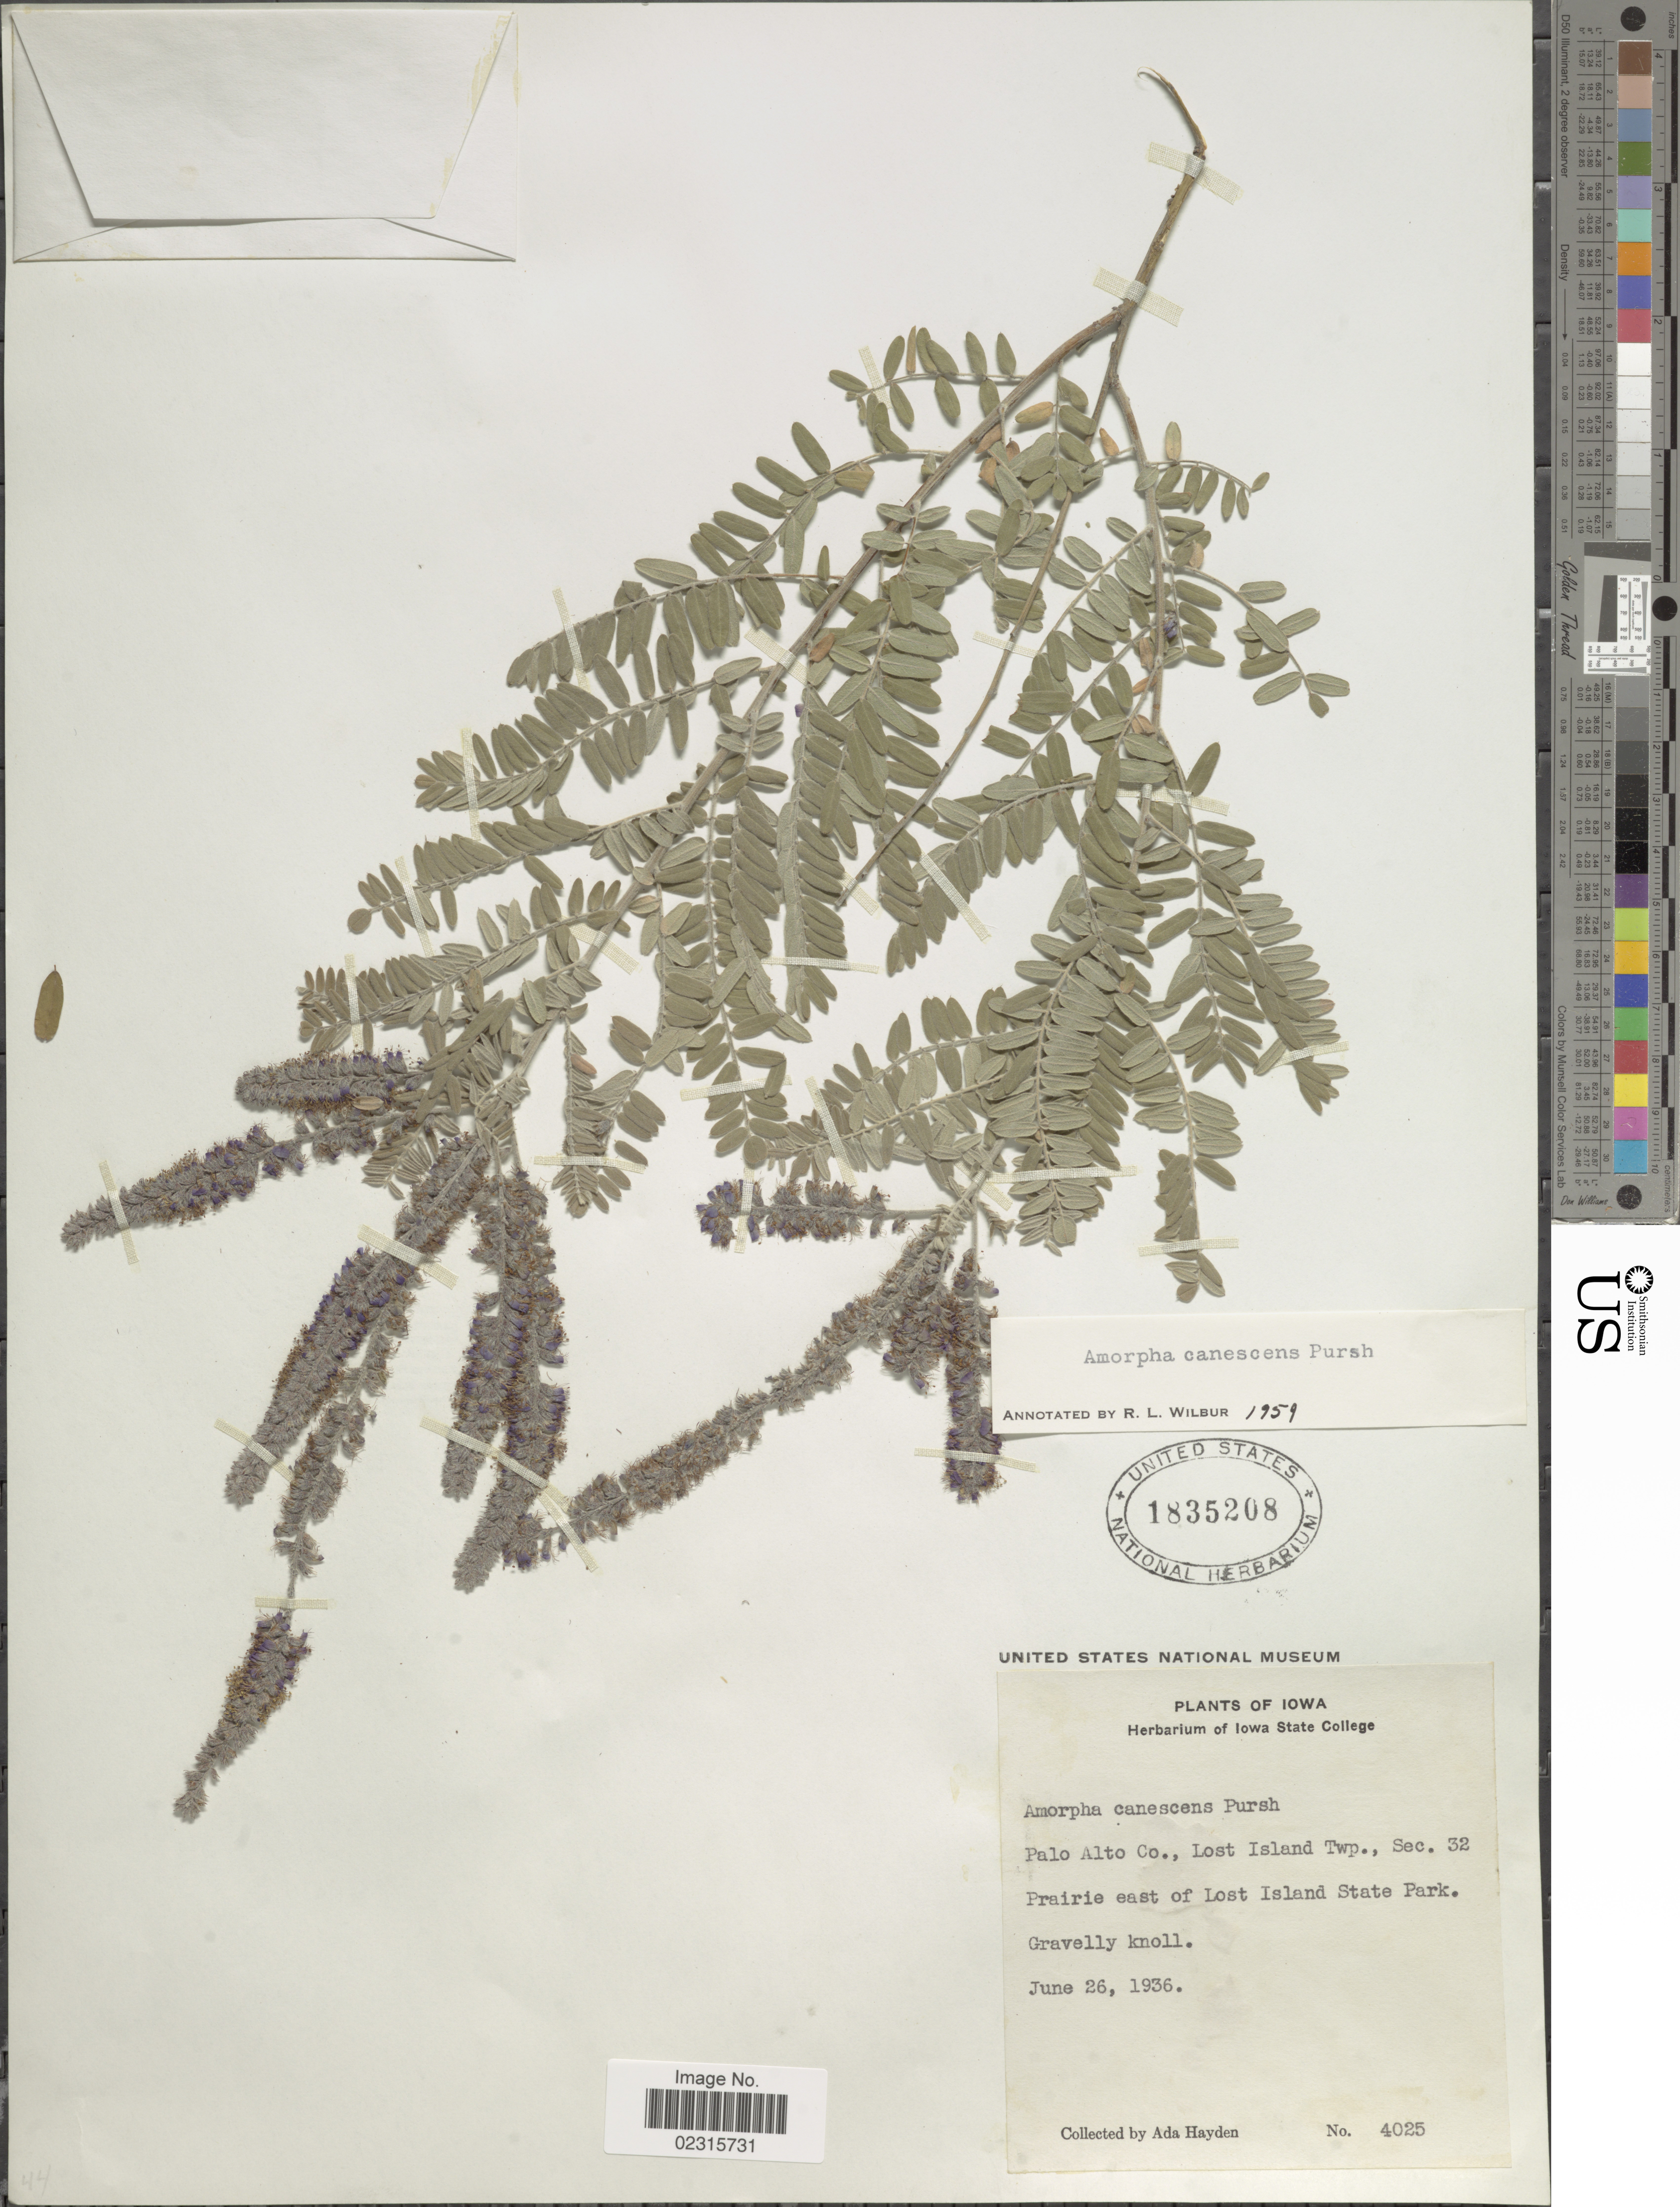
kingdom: Plantae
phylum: Tracheophyta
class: Magnoliopsida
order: Fabales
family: Fabaceae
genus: Amorpha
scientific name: Amorpha canescens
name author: Pursh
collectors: Ada Hayden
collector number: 4025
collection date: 1936-06-26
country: United States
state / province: Iowa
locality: Palo Alto Co., Lost Island Twp., Sec. 32, Prairie east of Lost Island State Park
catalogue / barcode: US 1835208